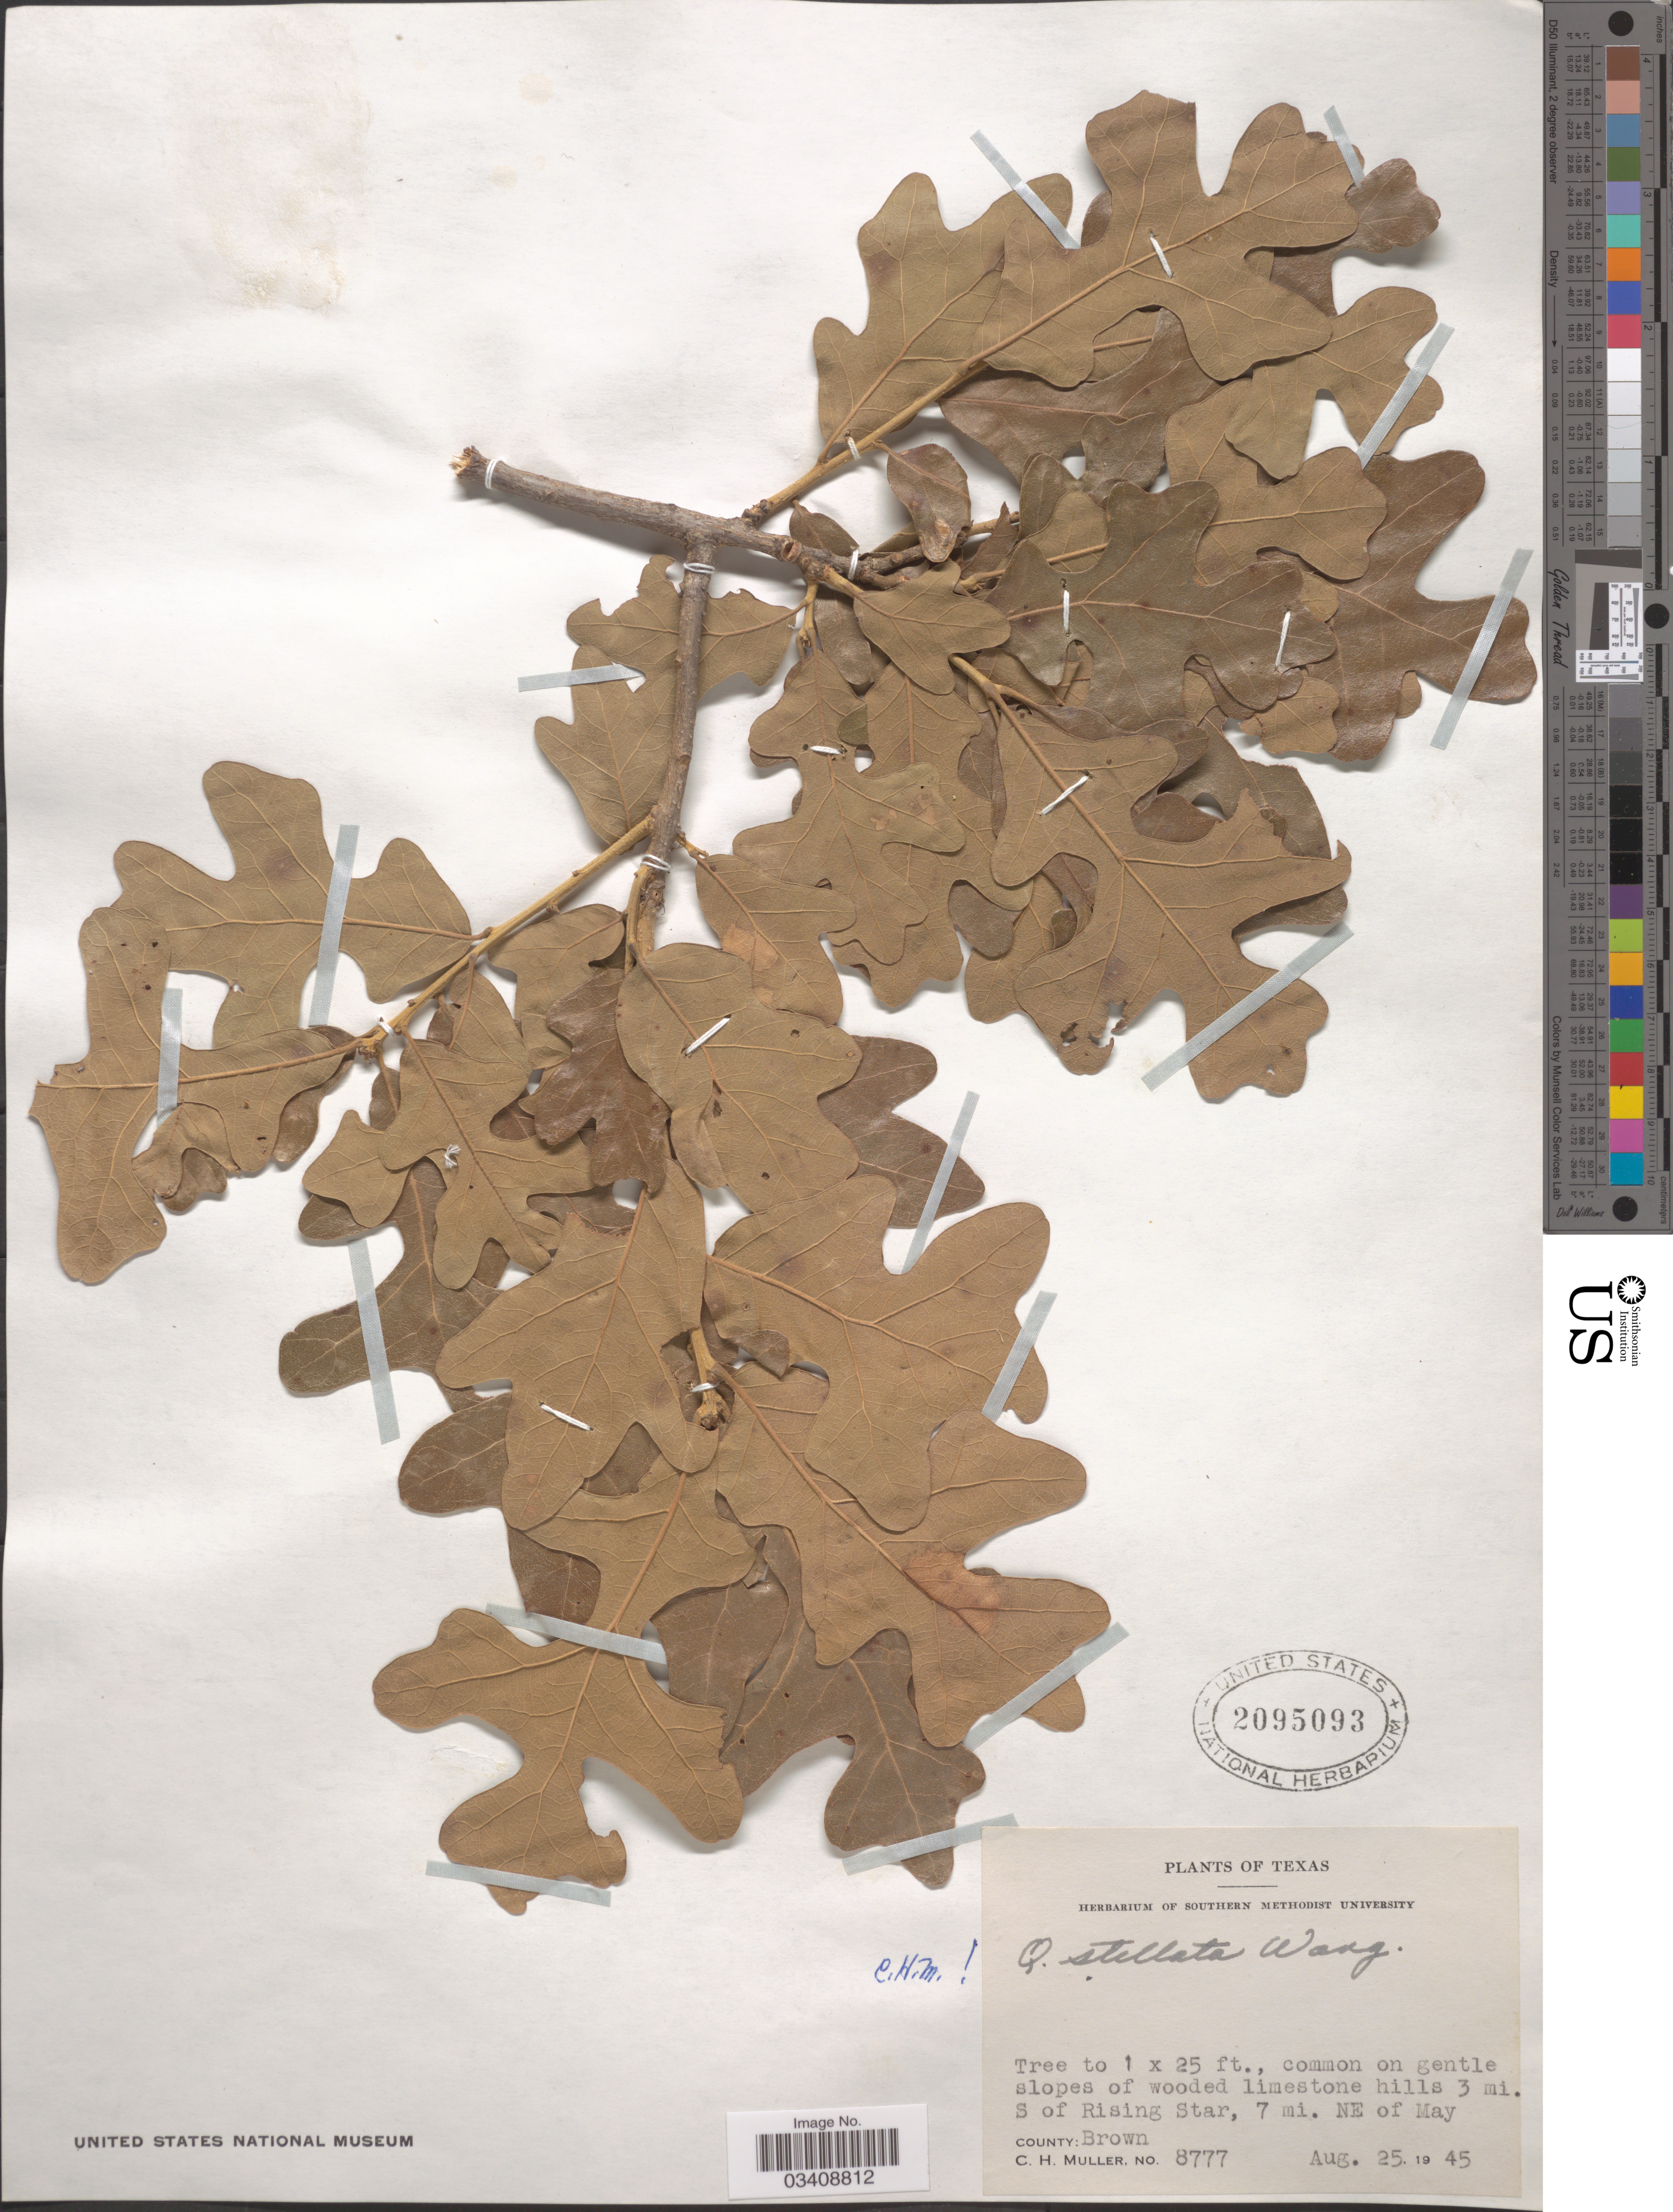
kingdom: Plantae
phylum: Tracheophyta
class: Magnoliopsida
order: Fagales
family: Fagaceae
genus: Quercus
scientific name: Quercus stellata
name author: Wangenh.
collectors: C. H. Mueller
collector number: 8777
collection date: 1945-08-25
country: United States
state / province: Texas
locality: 3 mi. S of Rising Star, 7 mi. NE of May. County: Brown.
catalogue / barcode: US 2095093